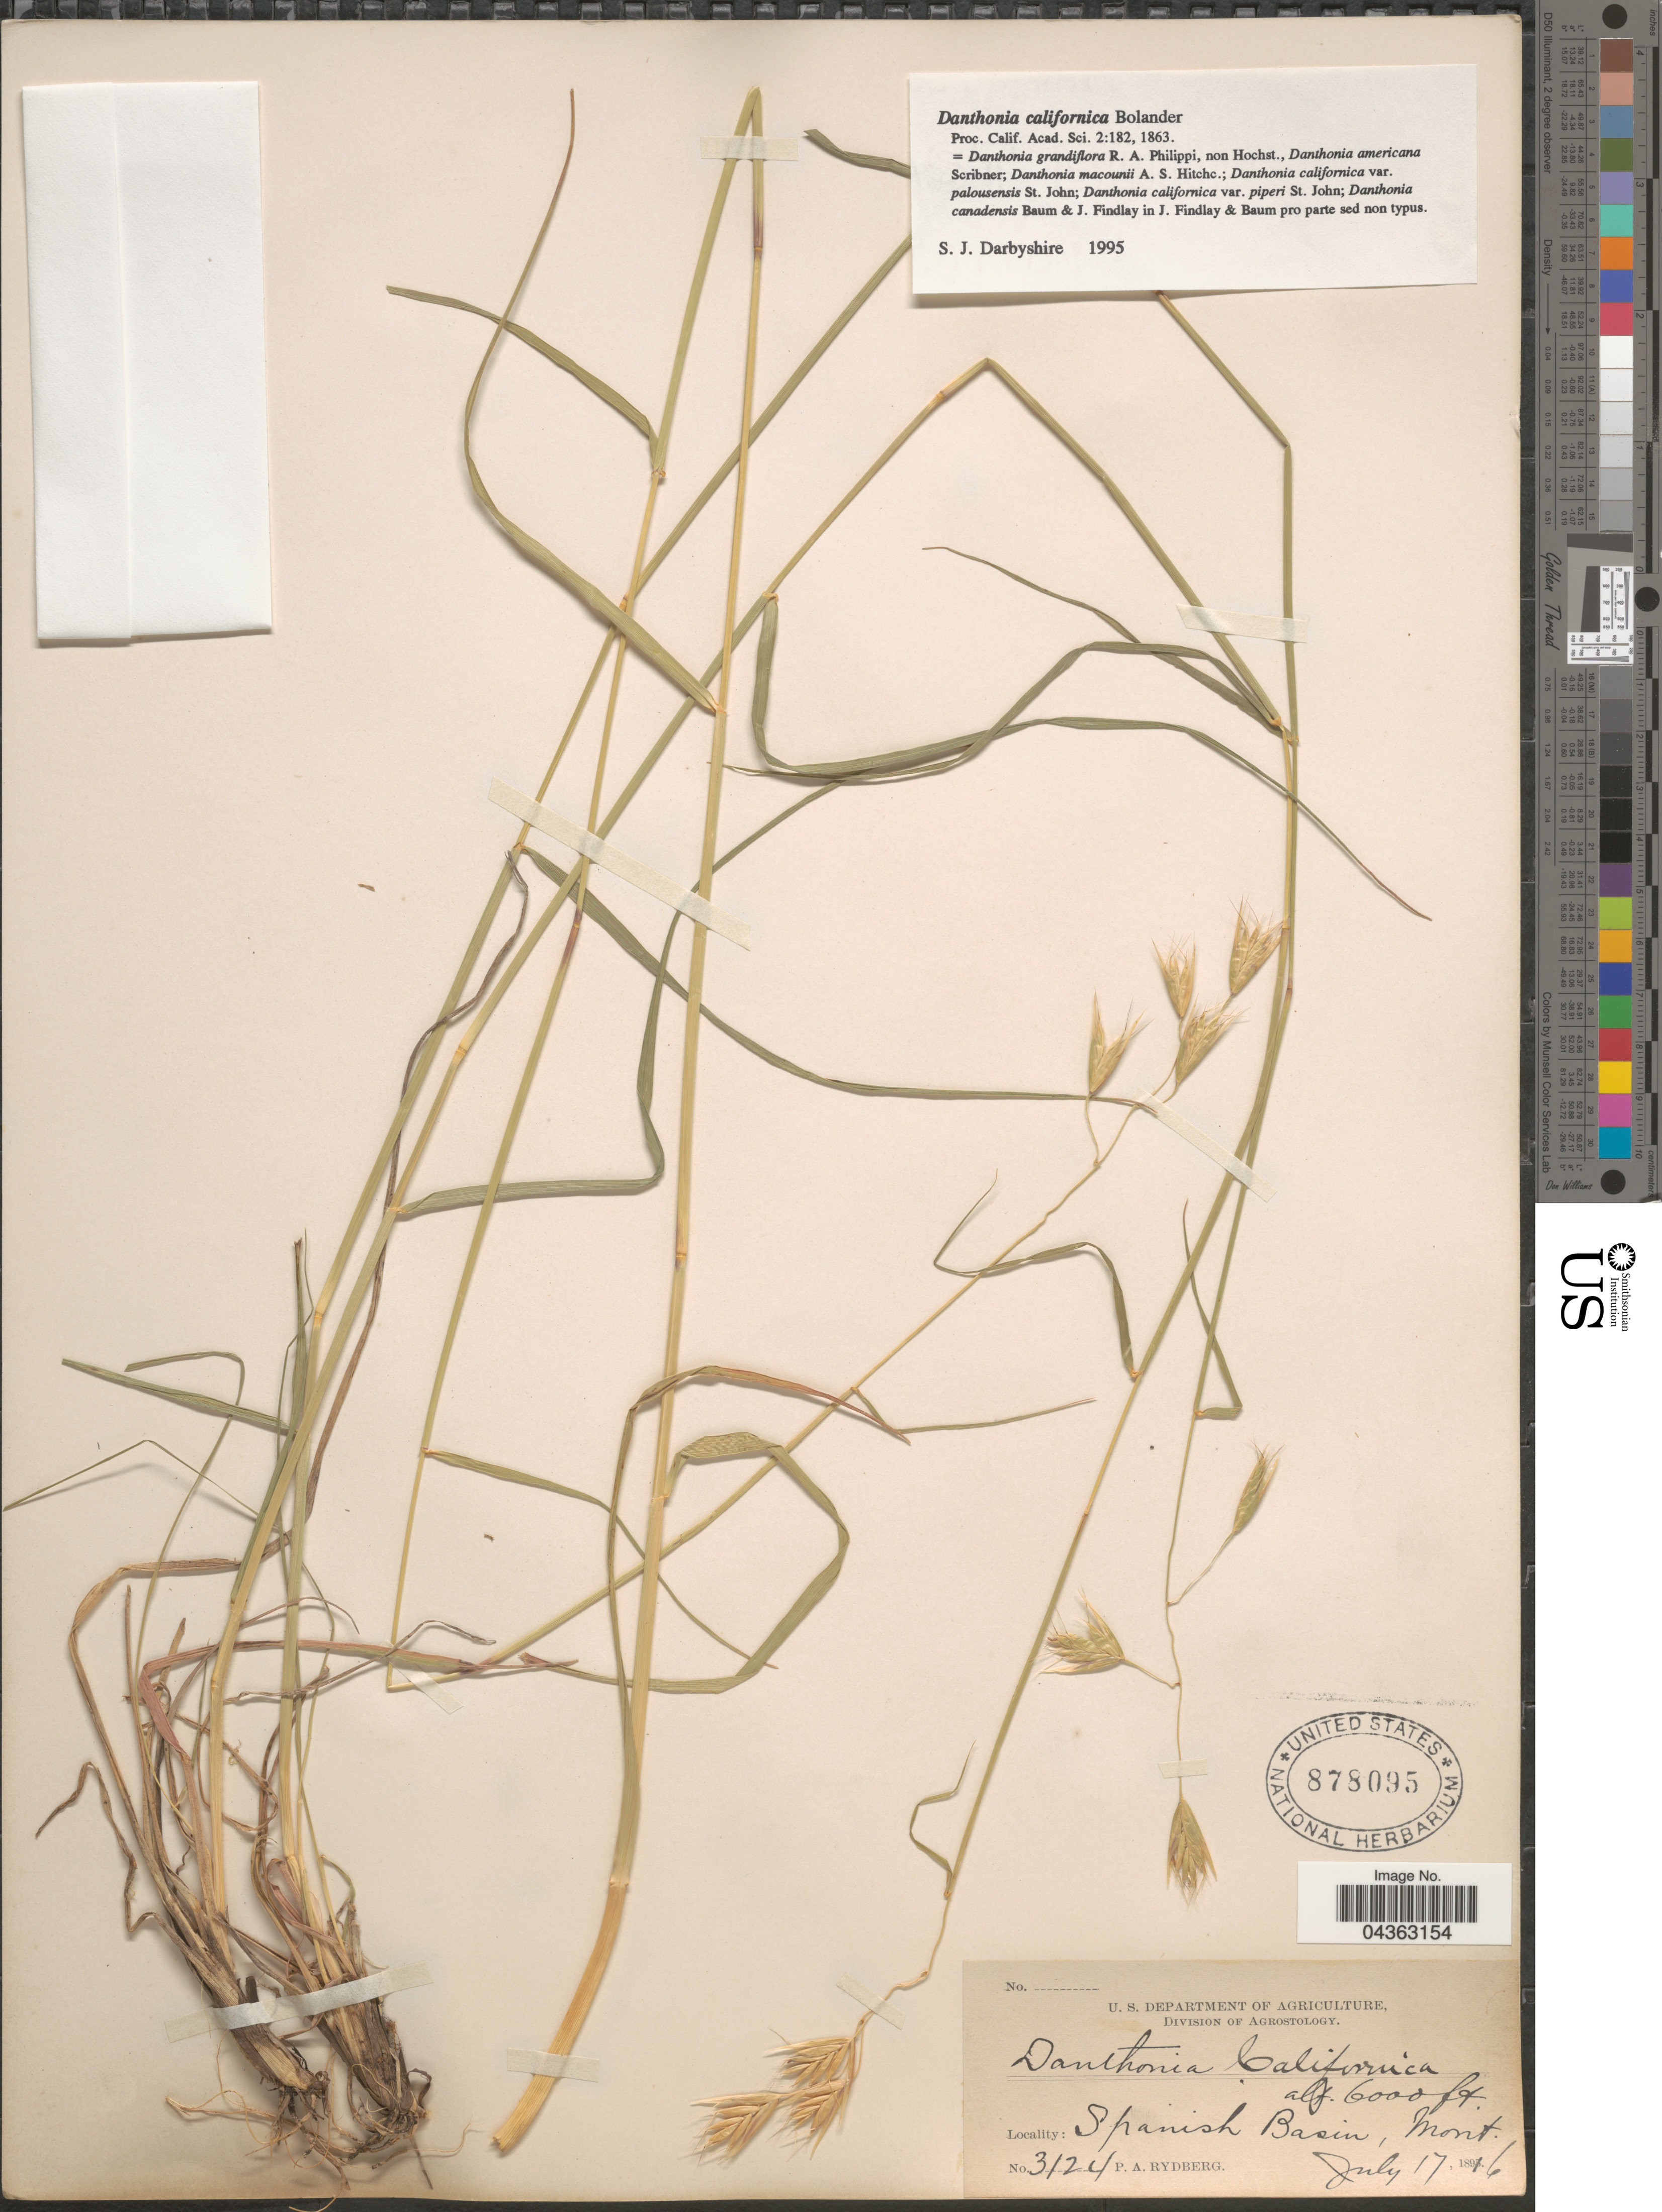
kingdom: Plantae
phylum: Tracheophyta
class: Liliopsida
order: Poales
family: Poaceae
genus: Danthonia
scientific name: Danthonia californica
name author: Bol.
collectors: P. A. Rydberg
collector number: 3124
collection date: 1896-07-17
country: United States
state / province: Montana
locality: Spanish Basin.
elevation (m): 1829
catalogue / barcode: US 878095